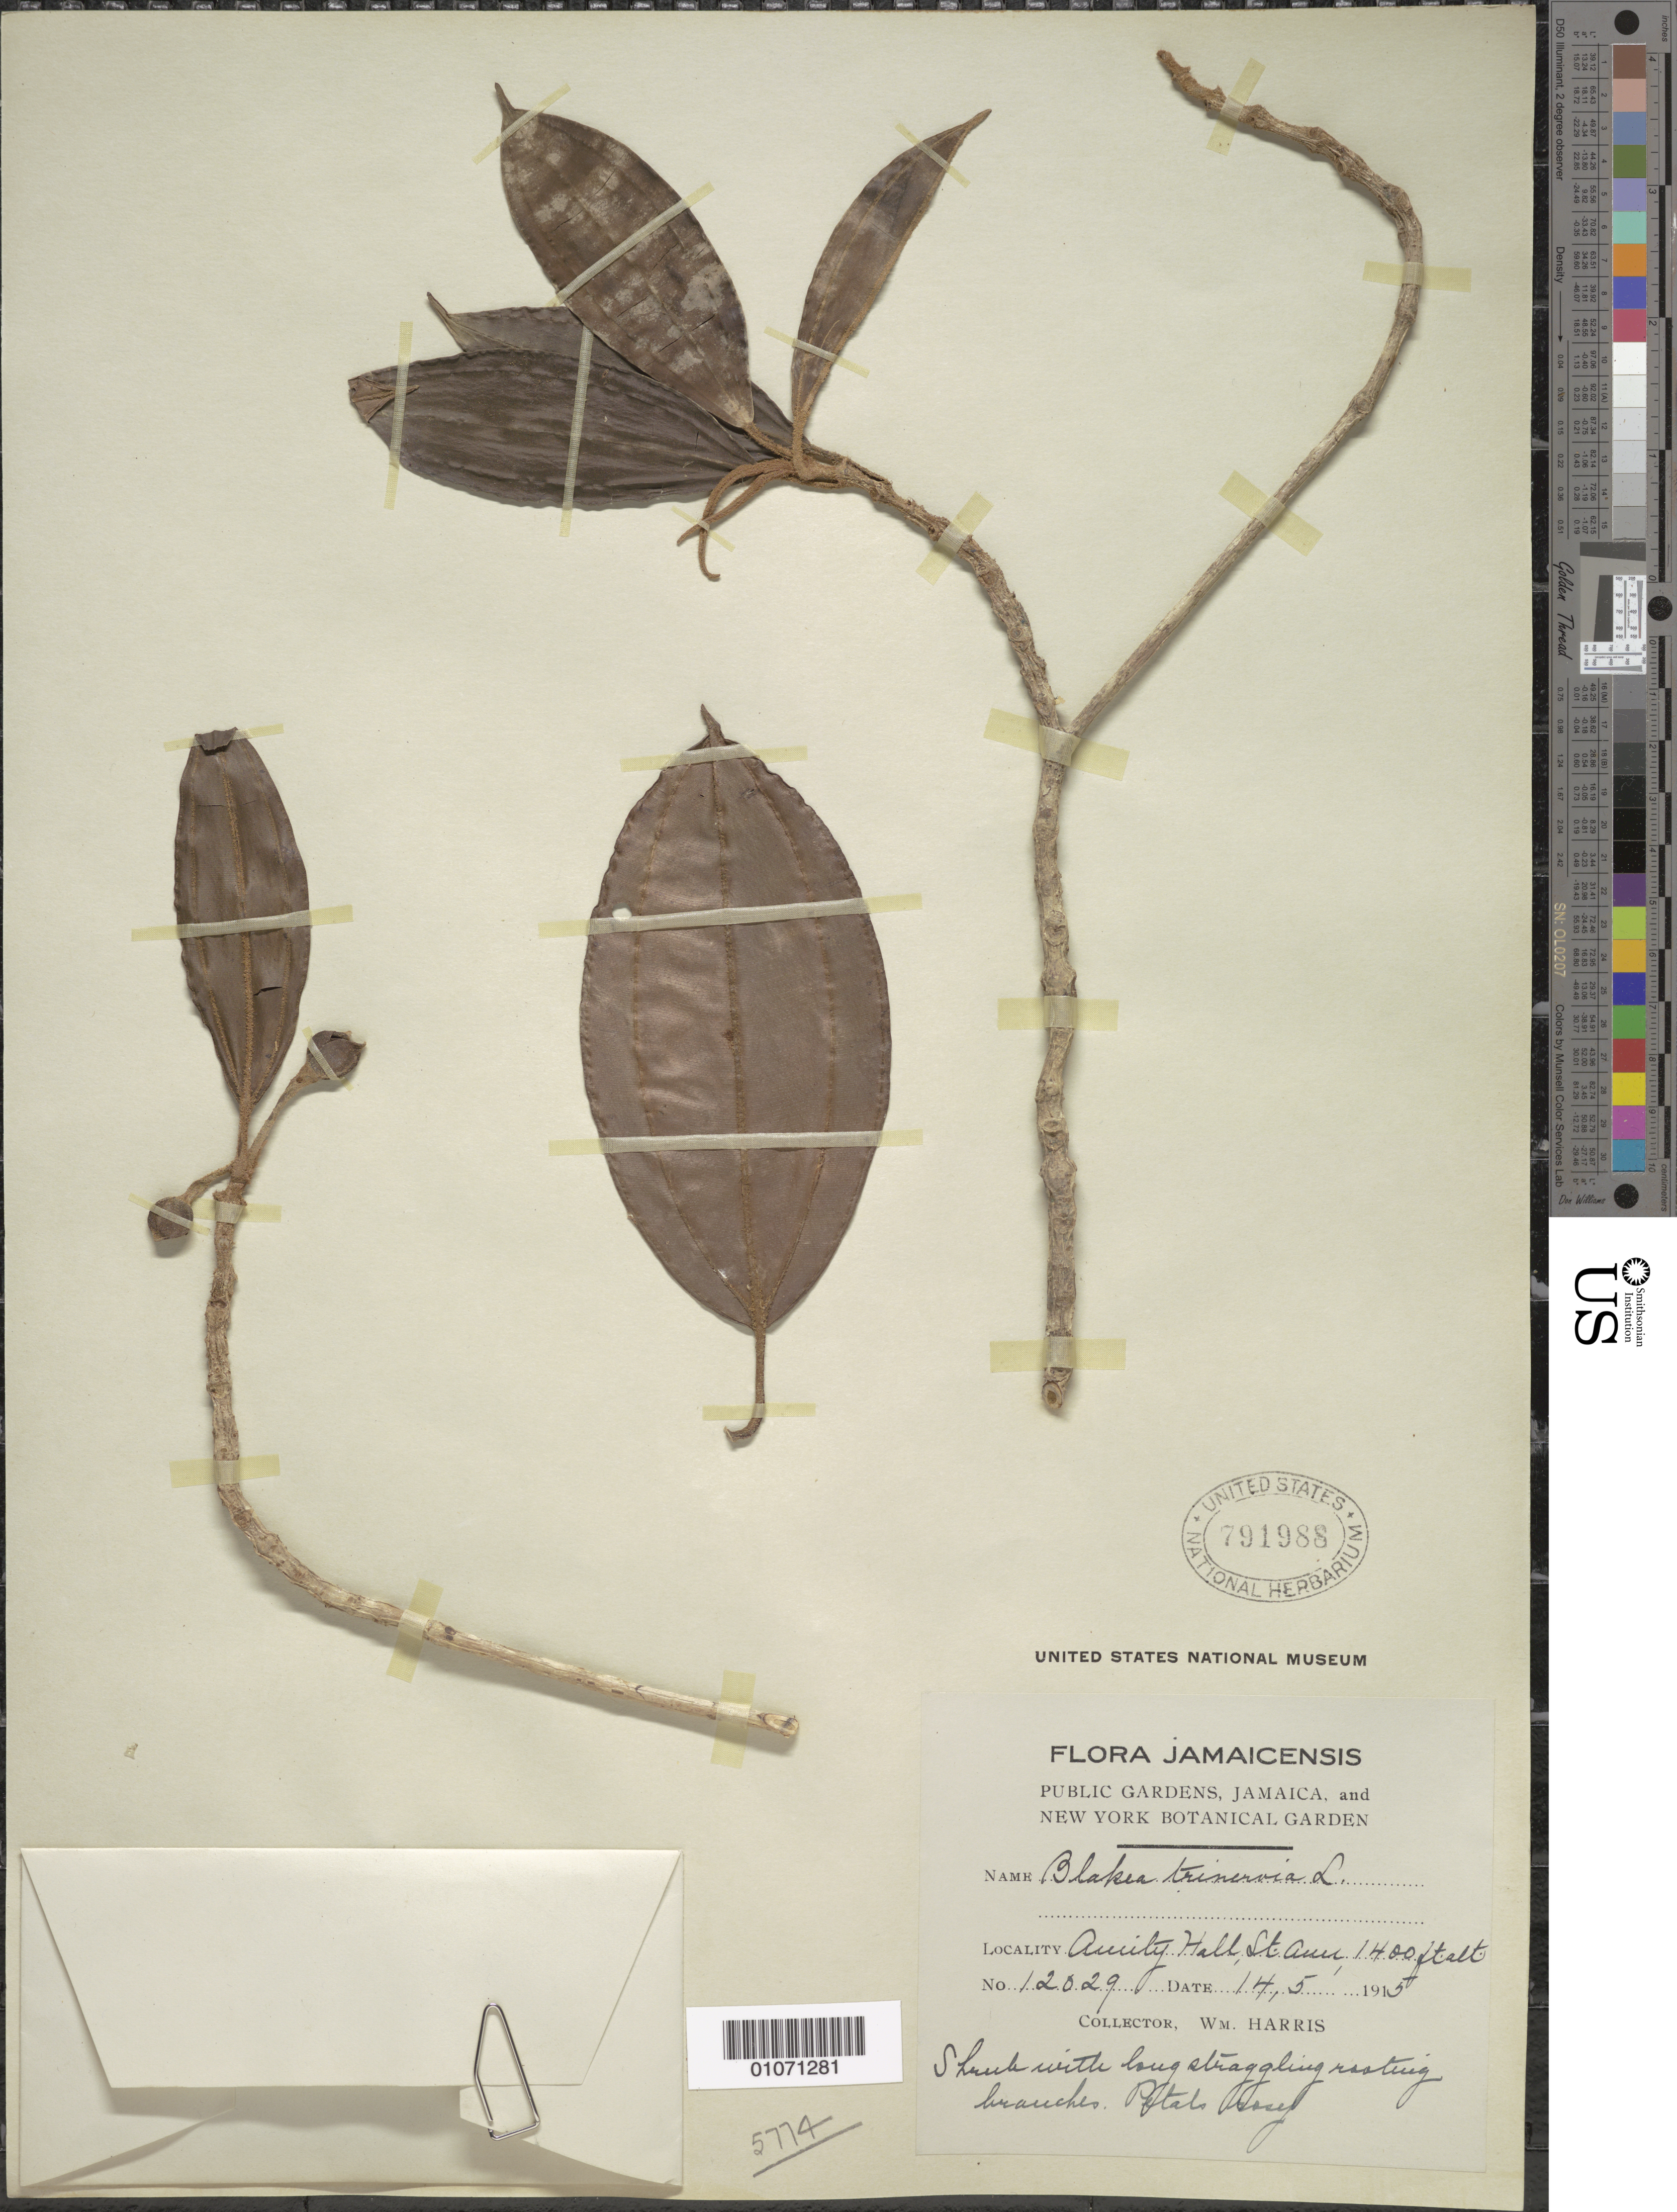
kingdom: Plantae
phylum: Tracheophyta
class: Magnoliopsida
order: Myrtales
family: Melastomataceae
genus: Blakea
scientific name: Blakea trinervia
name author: L.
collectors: W. Harris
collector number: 12029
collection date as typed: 14 May 1915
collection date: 1915-05-14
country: Jamaica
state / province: Saint Ann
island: Jamaica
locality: Amity Hall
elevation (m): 427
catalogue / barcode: US 791988